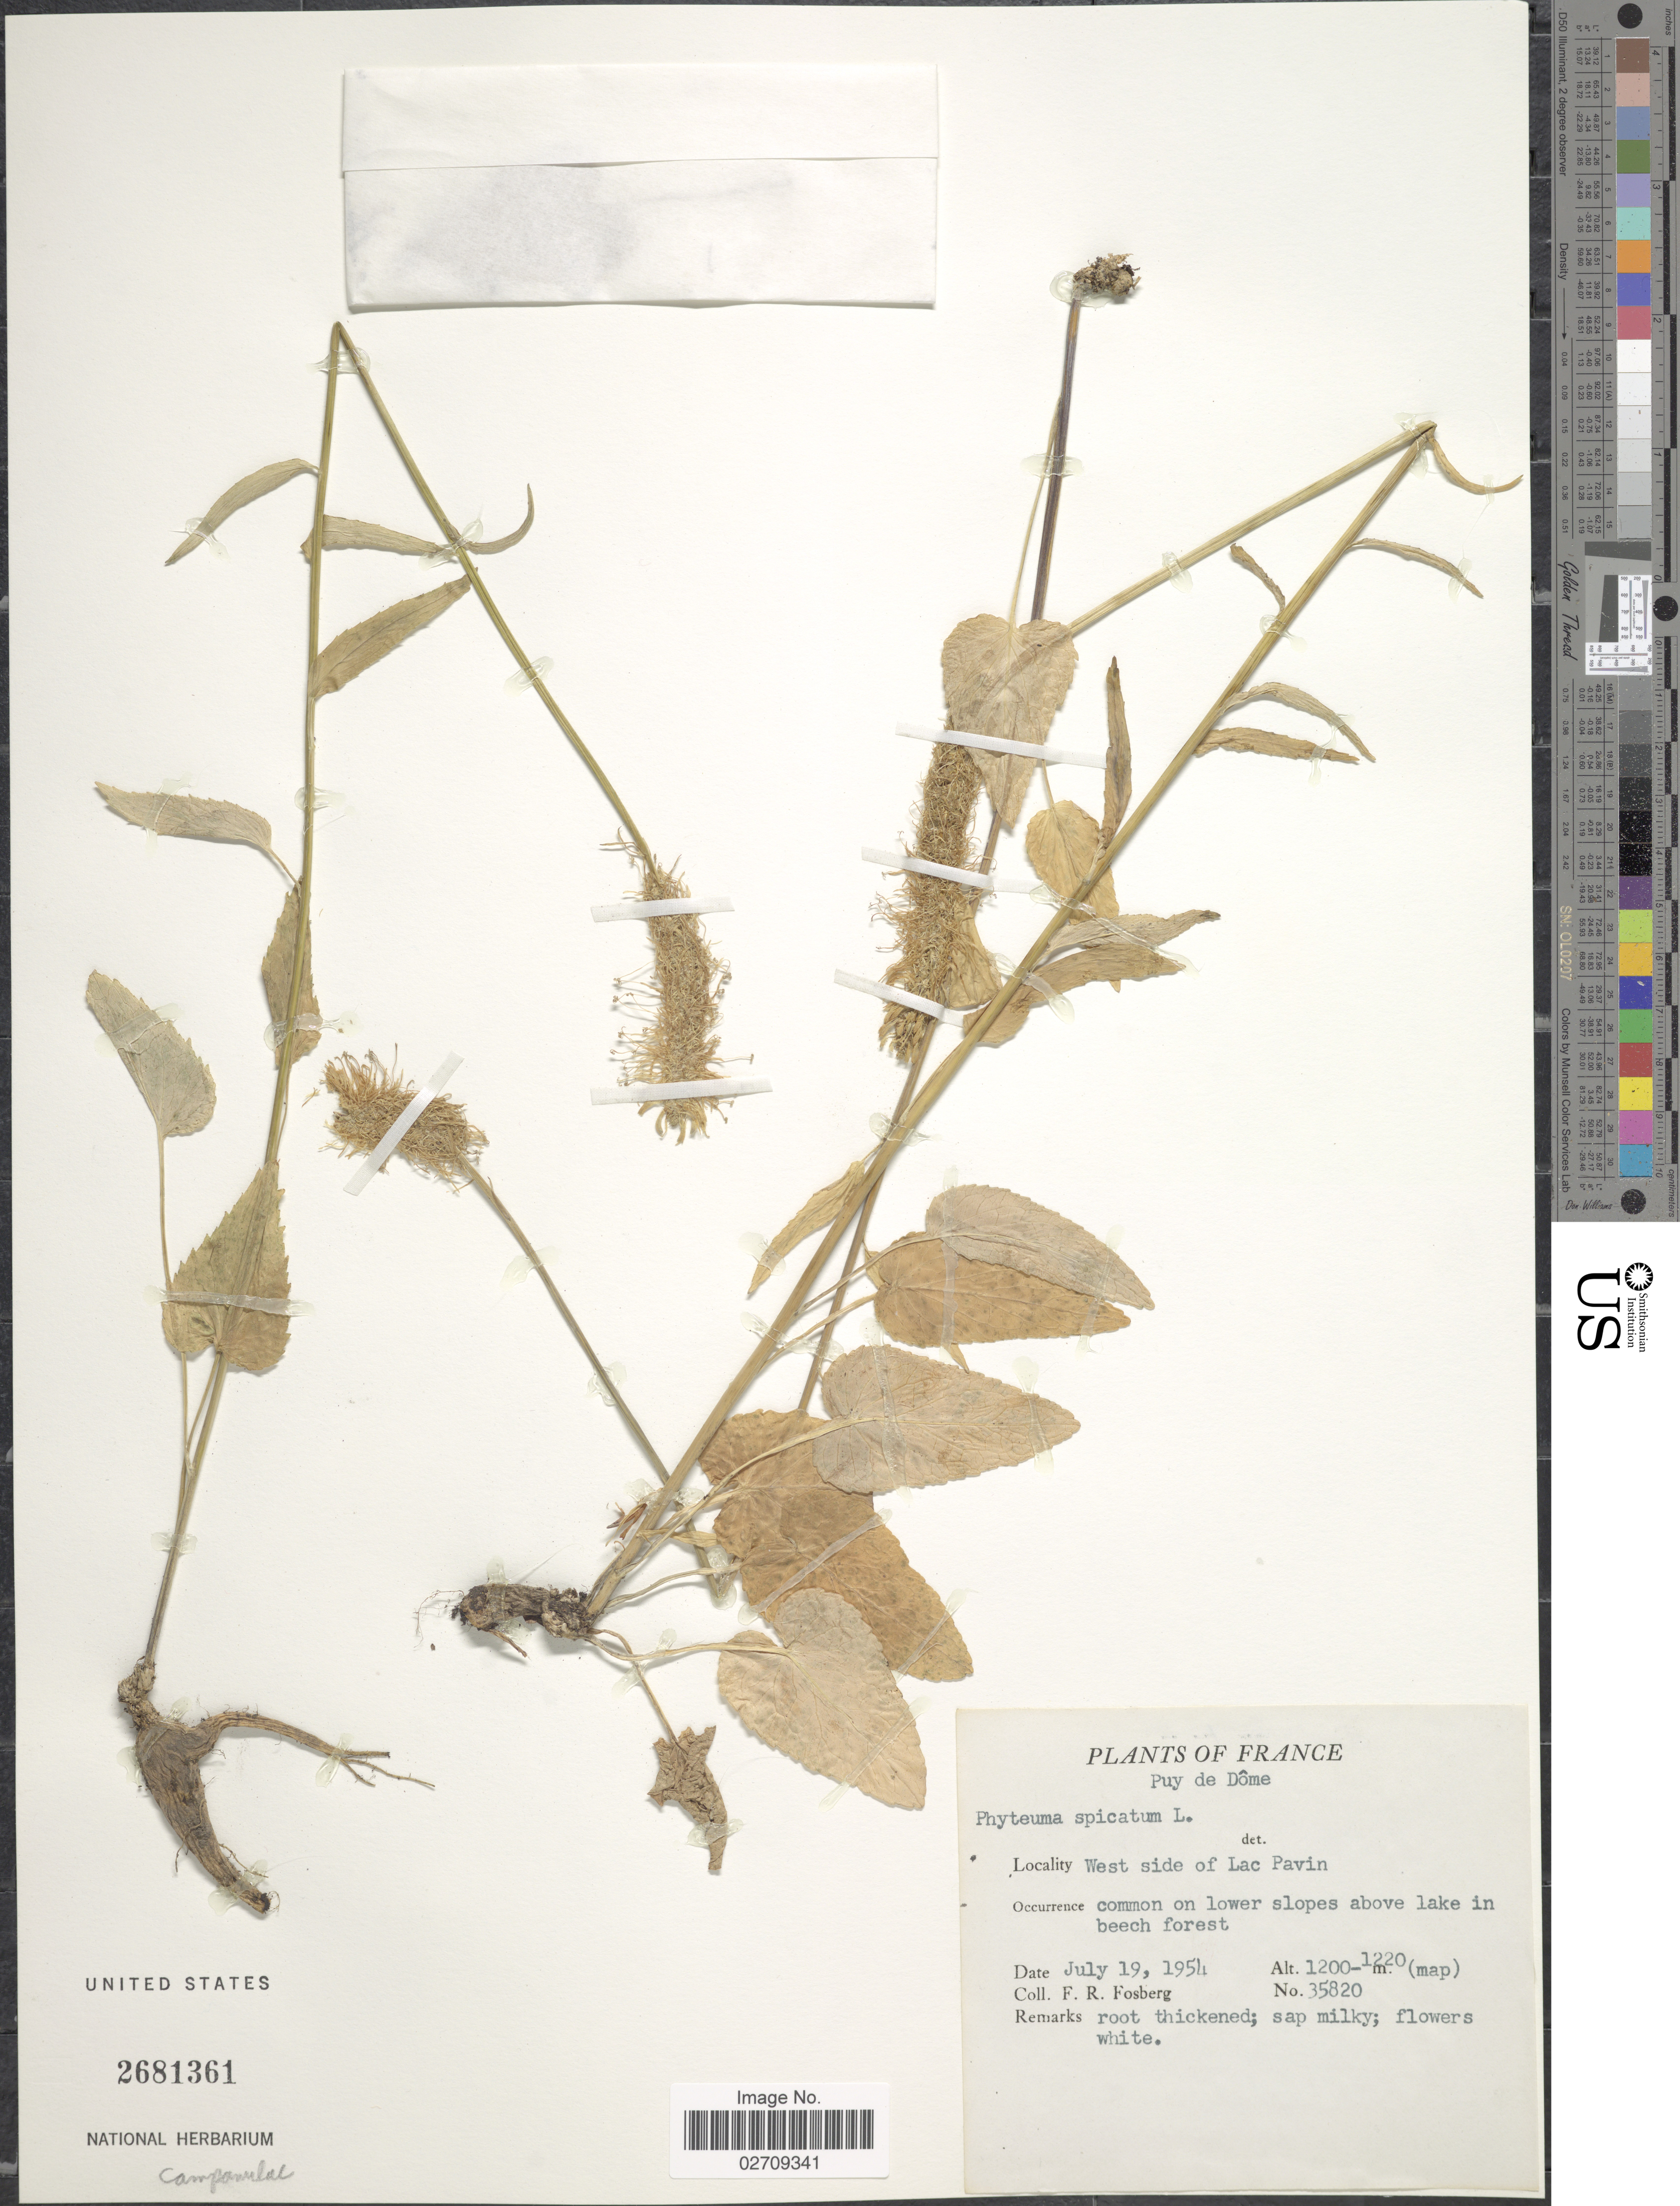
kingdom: Plantae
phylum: Tracheophyta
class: Magnoliopsida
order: Asterales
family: Campanulaceae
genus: Phyteuma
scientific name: Phyteuma spicatum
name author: L.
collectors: F. R. Fosberg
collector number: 35820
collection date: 1954-07-19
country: France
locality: Puy de Dome, West side of Lac Pavin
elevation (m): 1200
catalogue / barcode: US 2681361